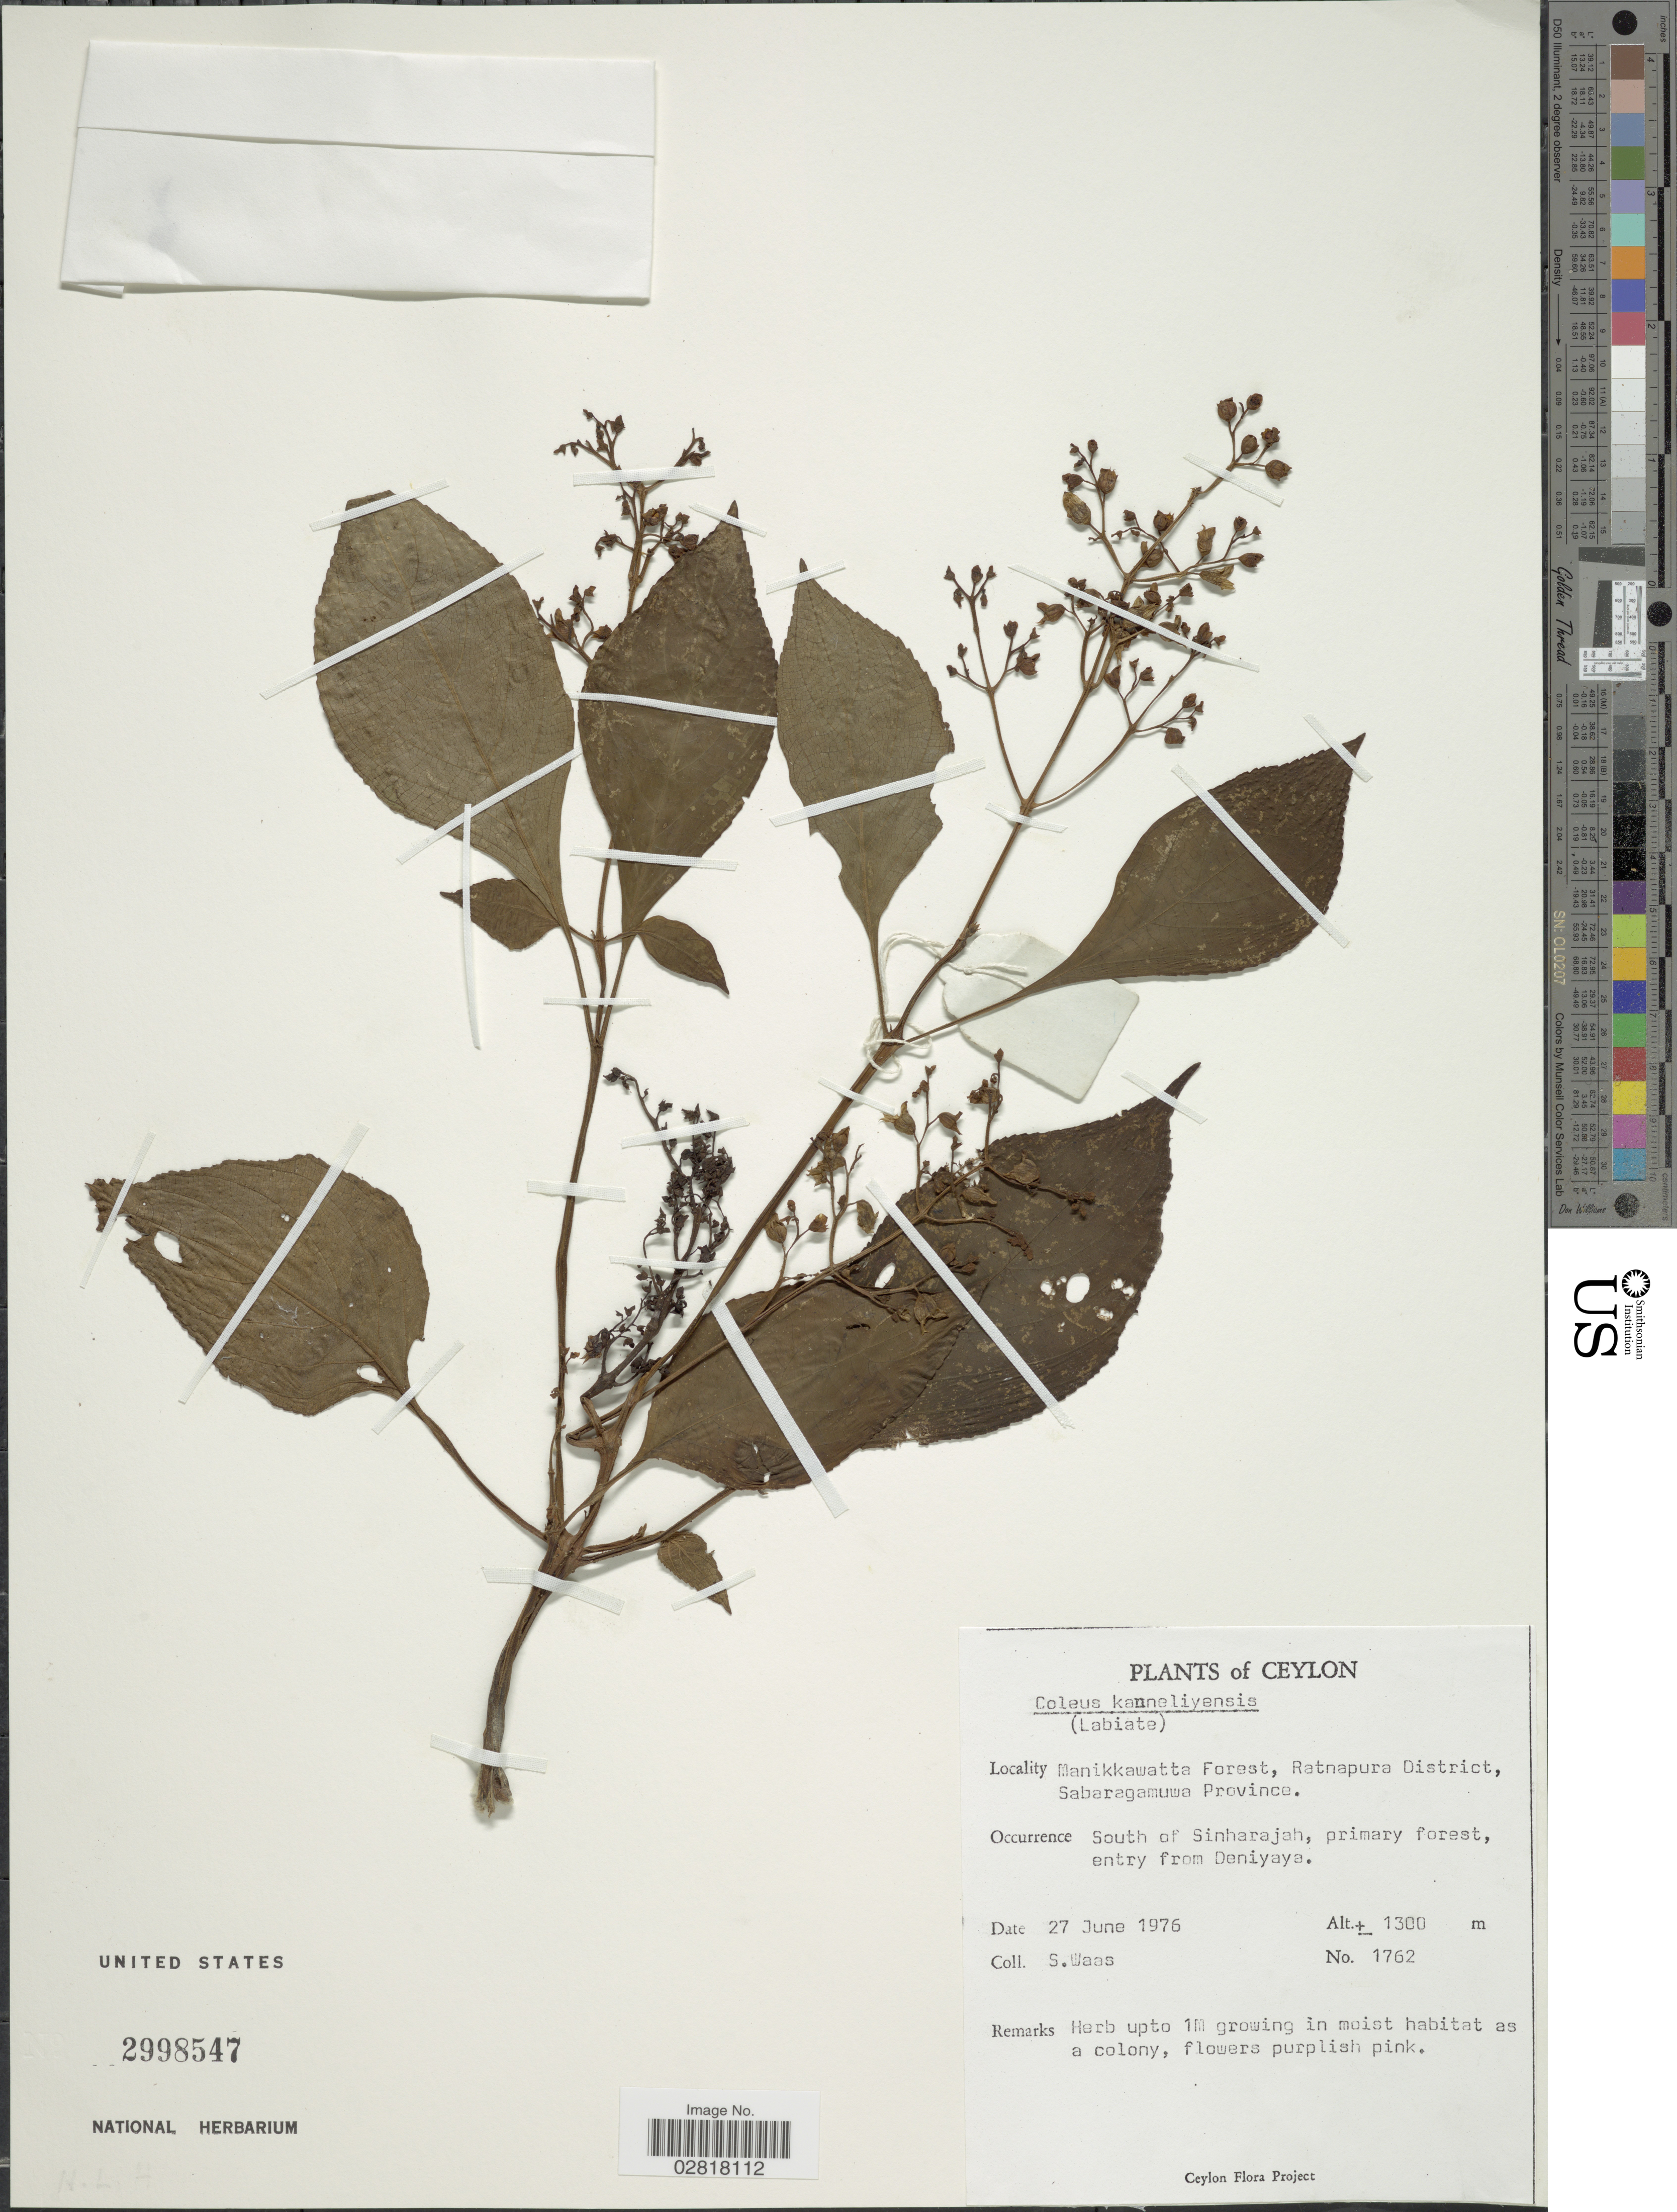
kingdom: Plantae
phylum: Tracheophyta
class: Magnoliopsida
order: Lamiales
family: Lamiaceae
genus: Plectranthus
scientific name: Plectranthus kanneliyensis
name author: (L.H. Cramer & Balas.) R.H. Willemse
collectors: S. Waas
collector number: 1762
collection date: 1976-06-27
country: Sri Lanka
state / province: Sabaragamuwa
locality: Ceylon, Manikkawatta Forest, Ratnapura District, South of Sinharajah, entry from Deniyaya.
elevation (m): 1300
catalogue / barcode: US 2998547